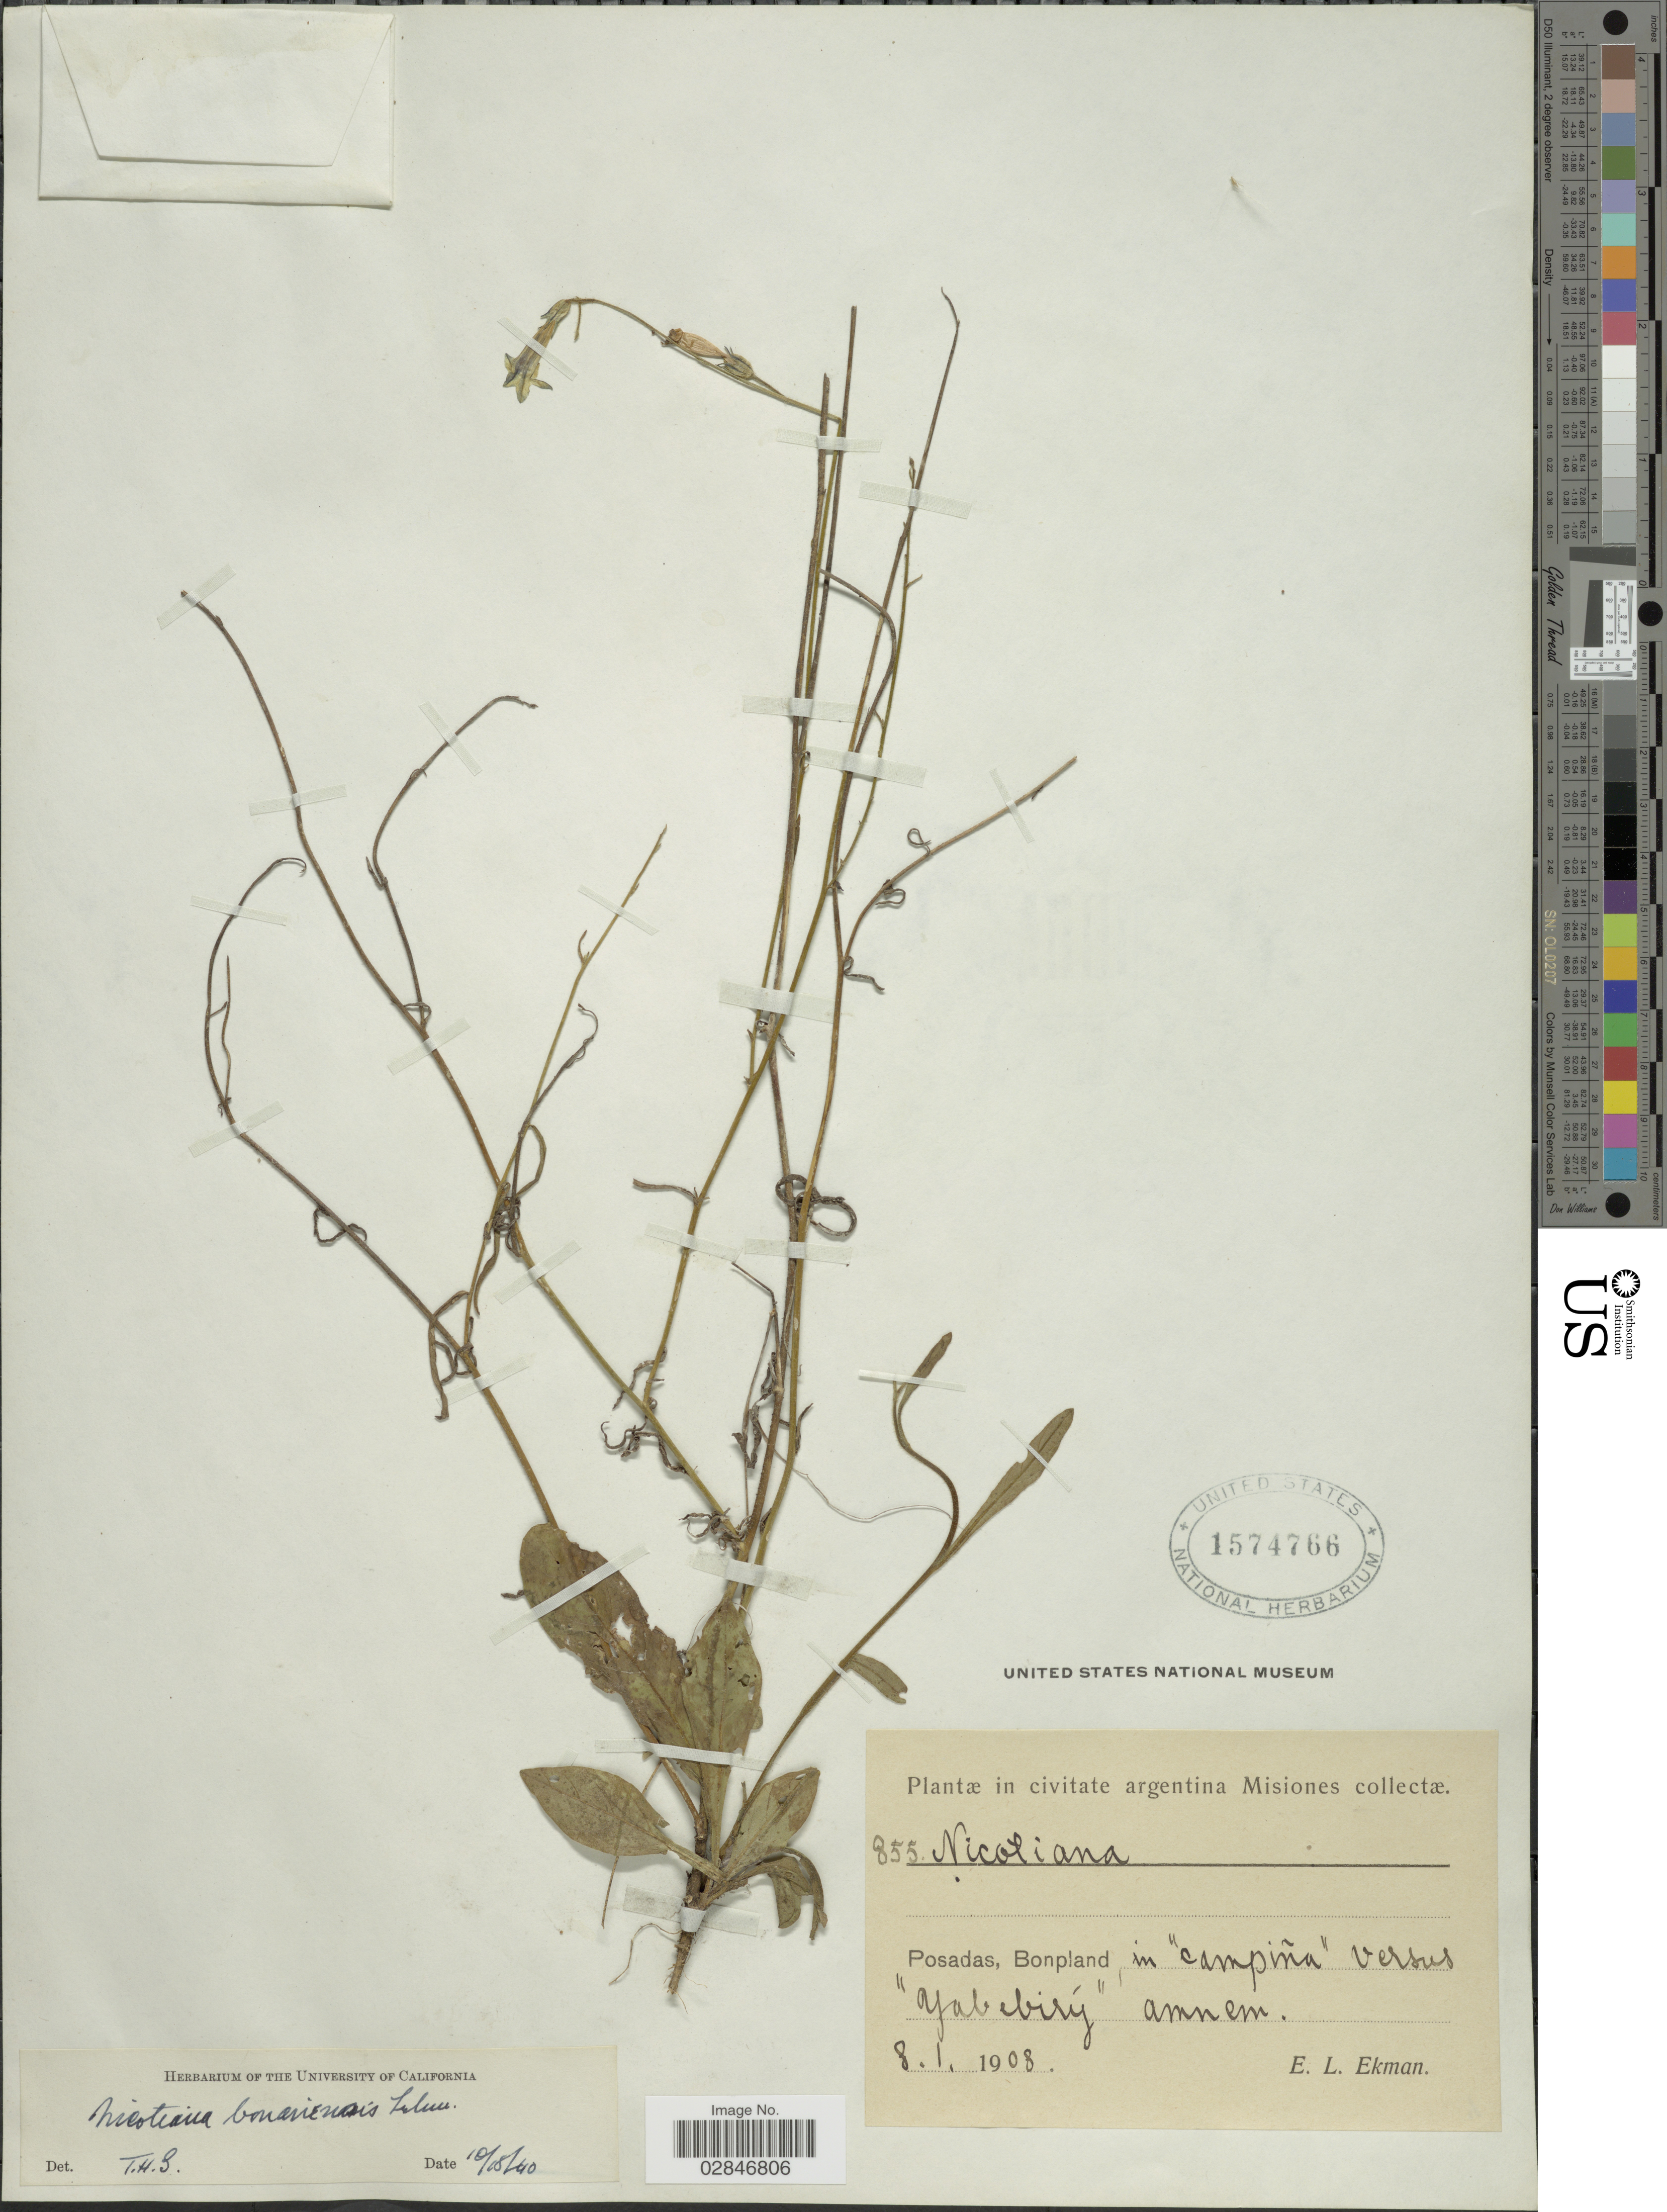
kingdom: Plantae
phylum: Tracheophyta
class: Magnoliopsida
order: Solanales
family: Solanaceae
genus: Nicotiana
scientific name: Nicotiana bonariensis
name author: Lehm.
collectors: E. L. Ekman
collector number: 855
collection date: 1908-01-08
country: Argentina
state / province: Misiones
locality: Posadas, Bonpland.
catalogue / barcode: US 1574766